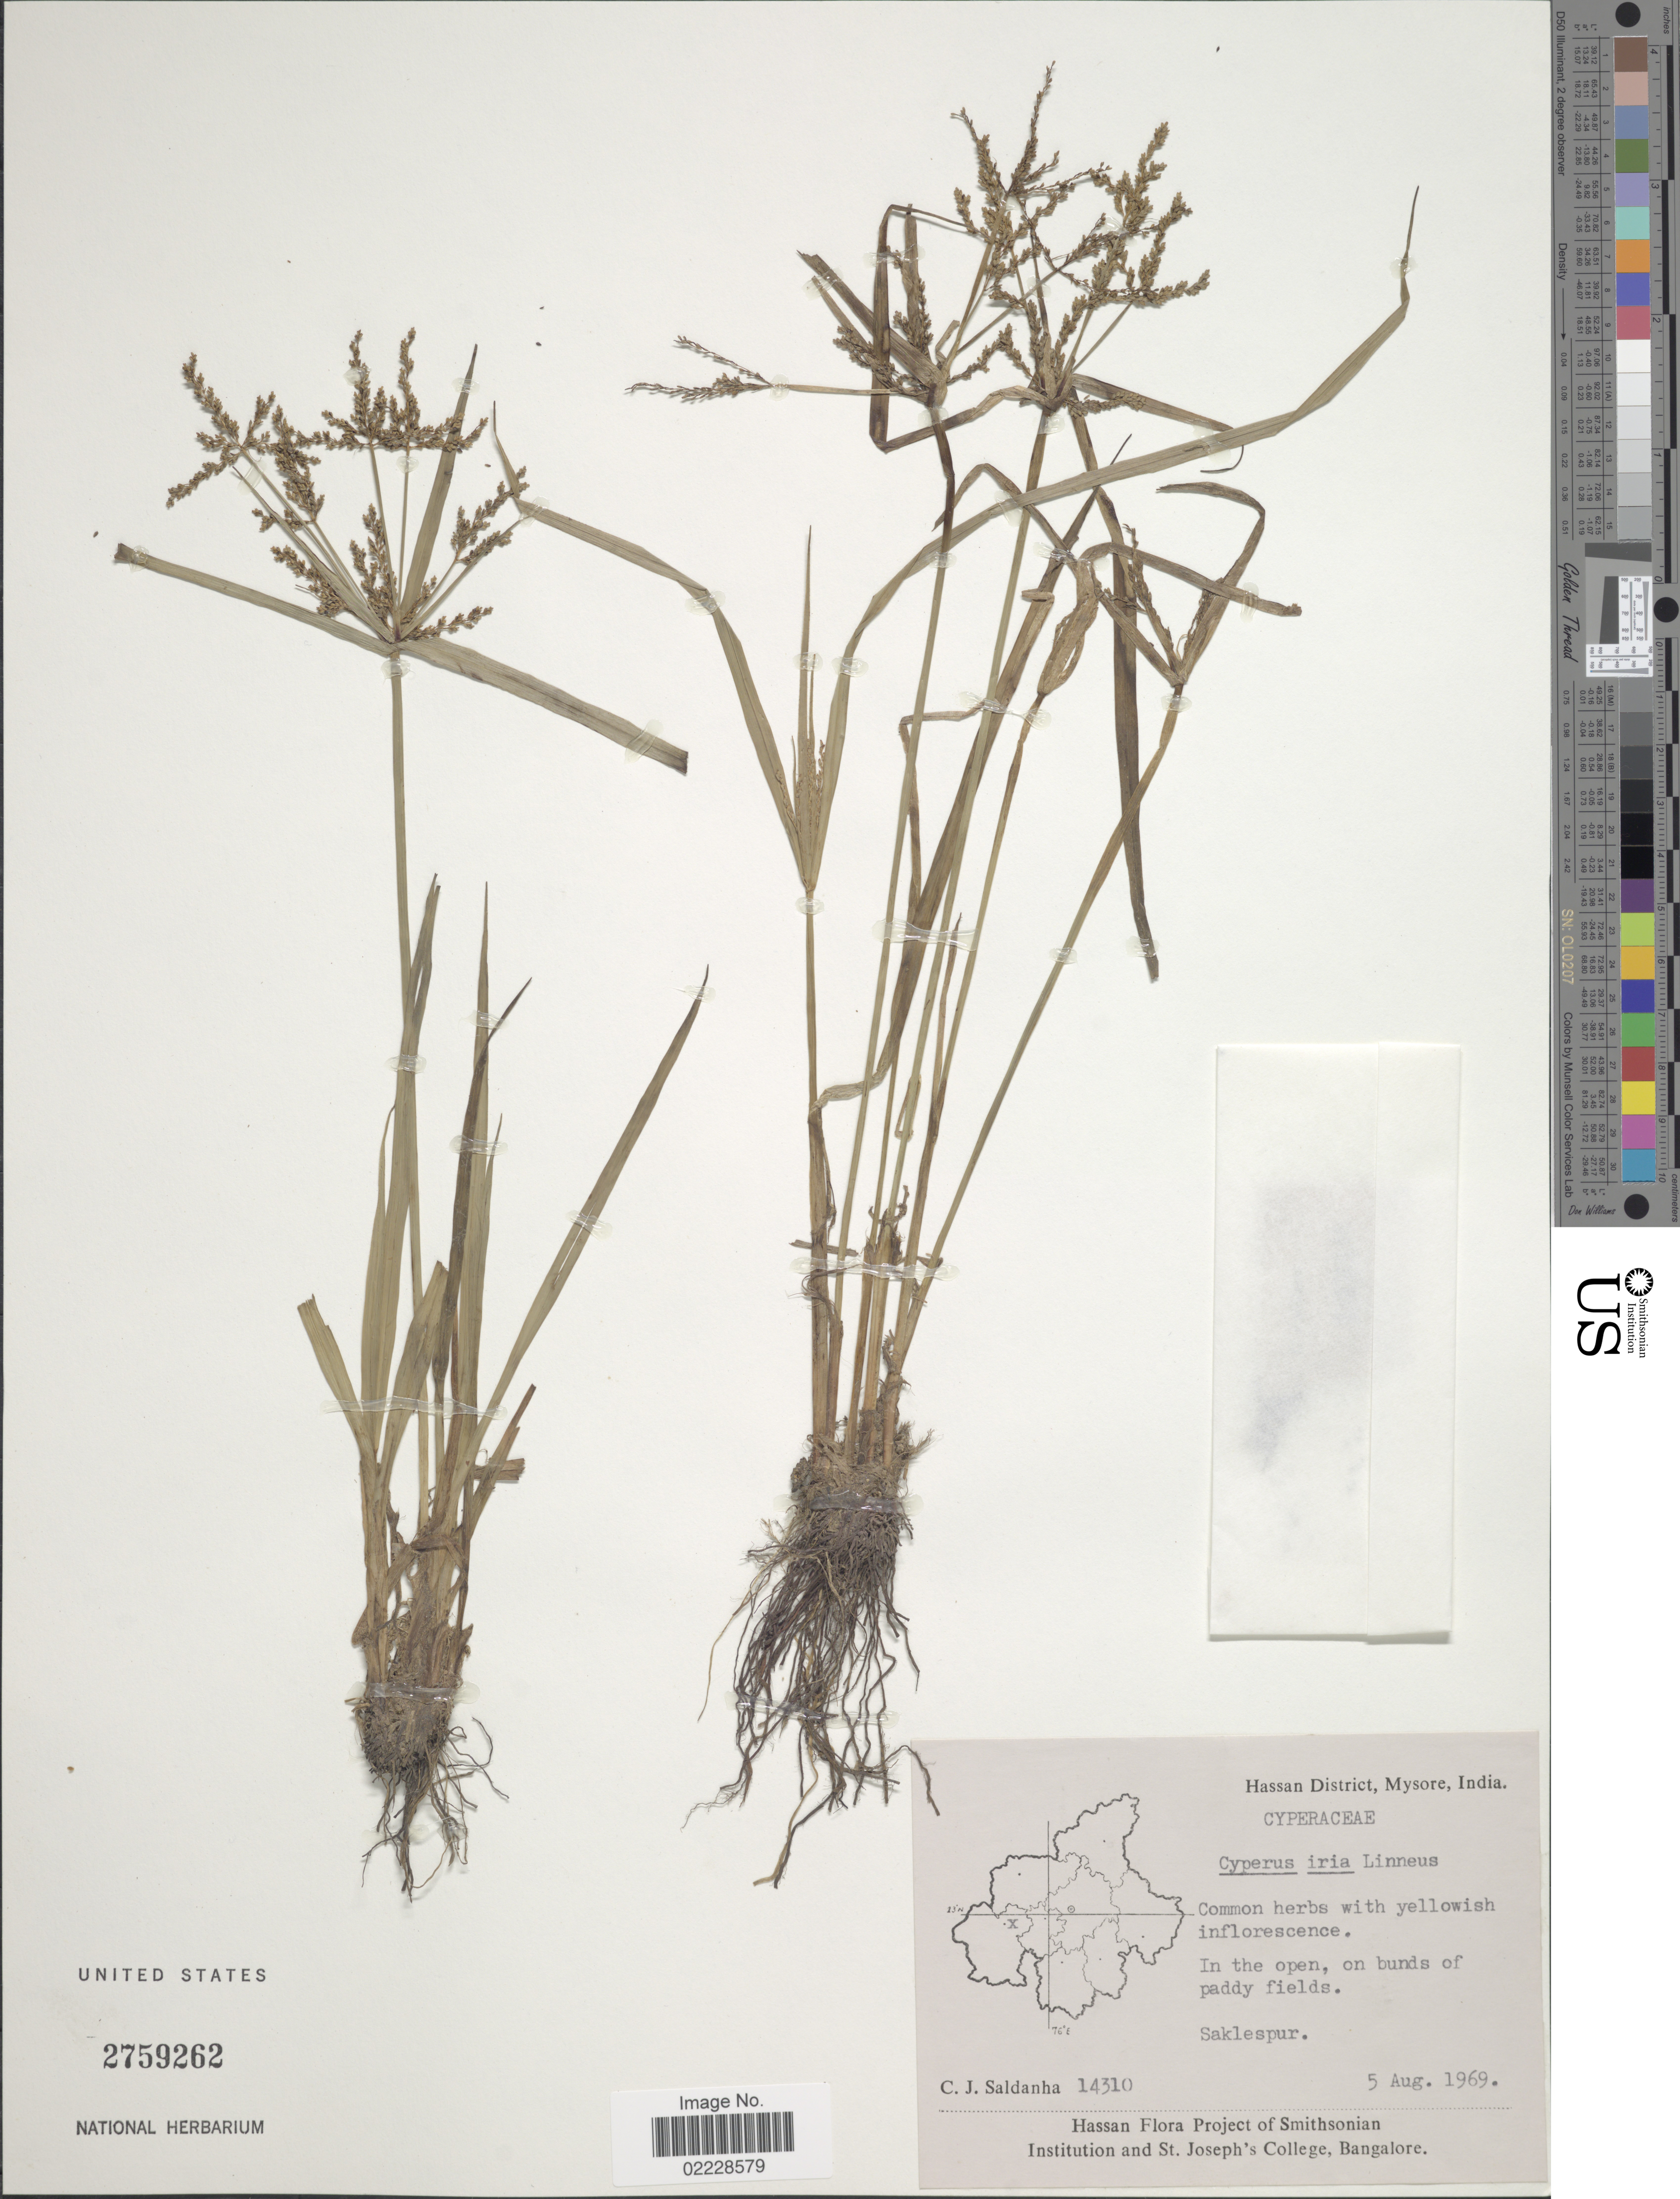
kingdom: Plantae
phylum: Tracheophyta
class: Liliopsida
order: Poales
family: Cyperaceae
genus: Cyperus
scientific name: Cyperus iria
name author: L.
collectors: C. J. Saldanha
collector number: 14310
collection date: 1969-08-05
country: India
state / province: Karnataka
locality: Hassan District, Mysore, India. In the open, on bunds of paddy fields, Saklespur.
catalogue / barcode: US 2759262